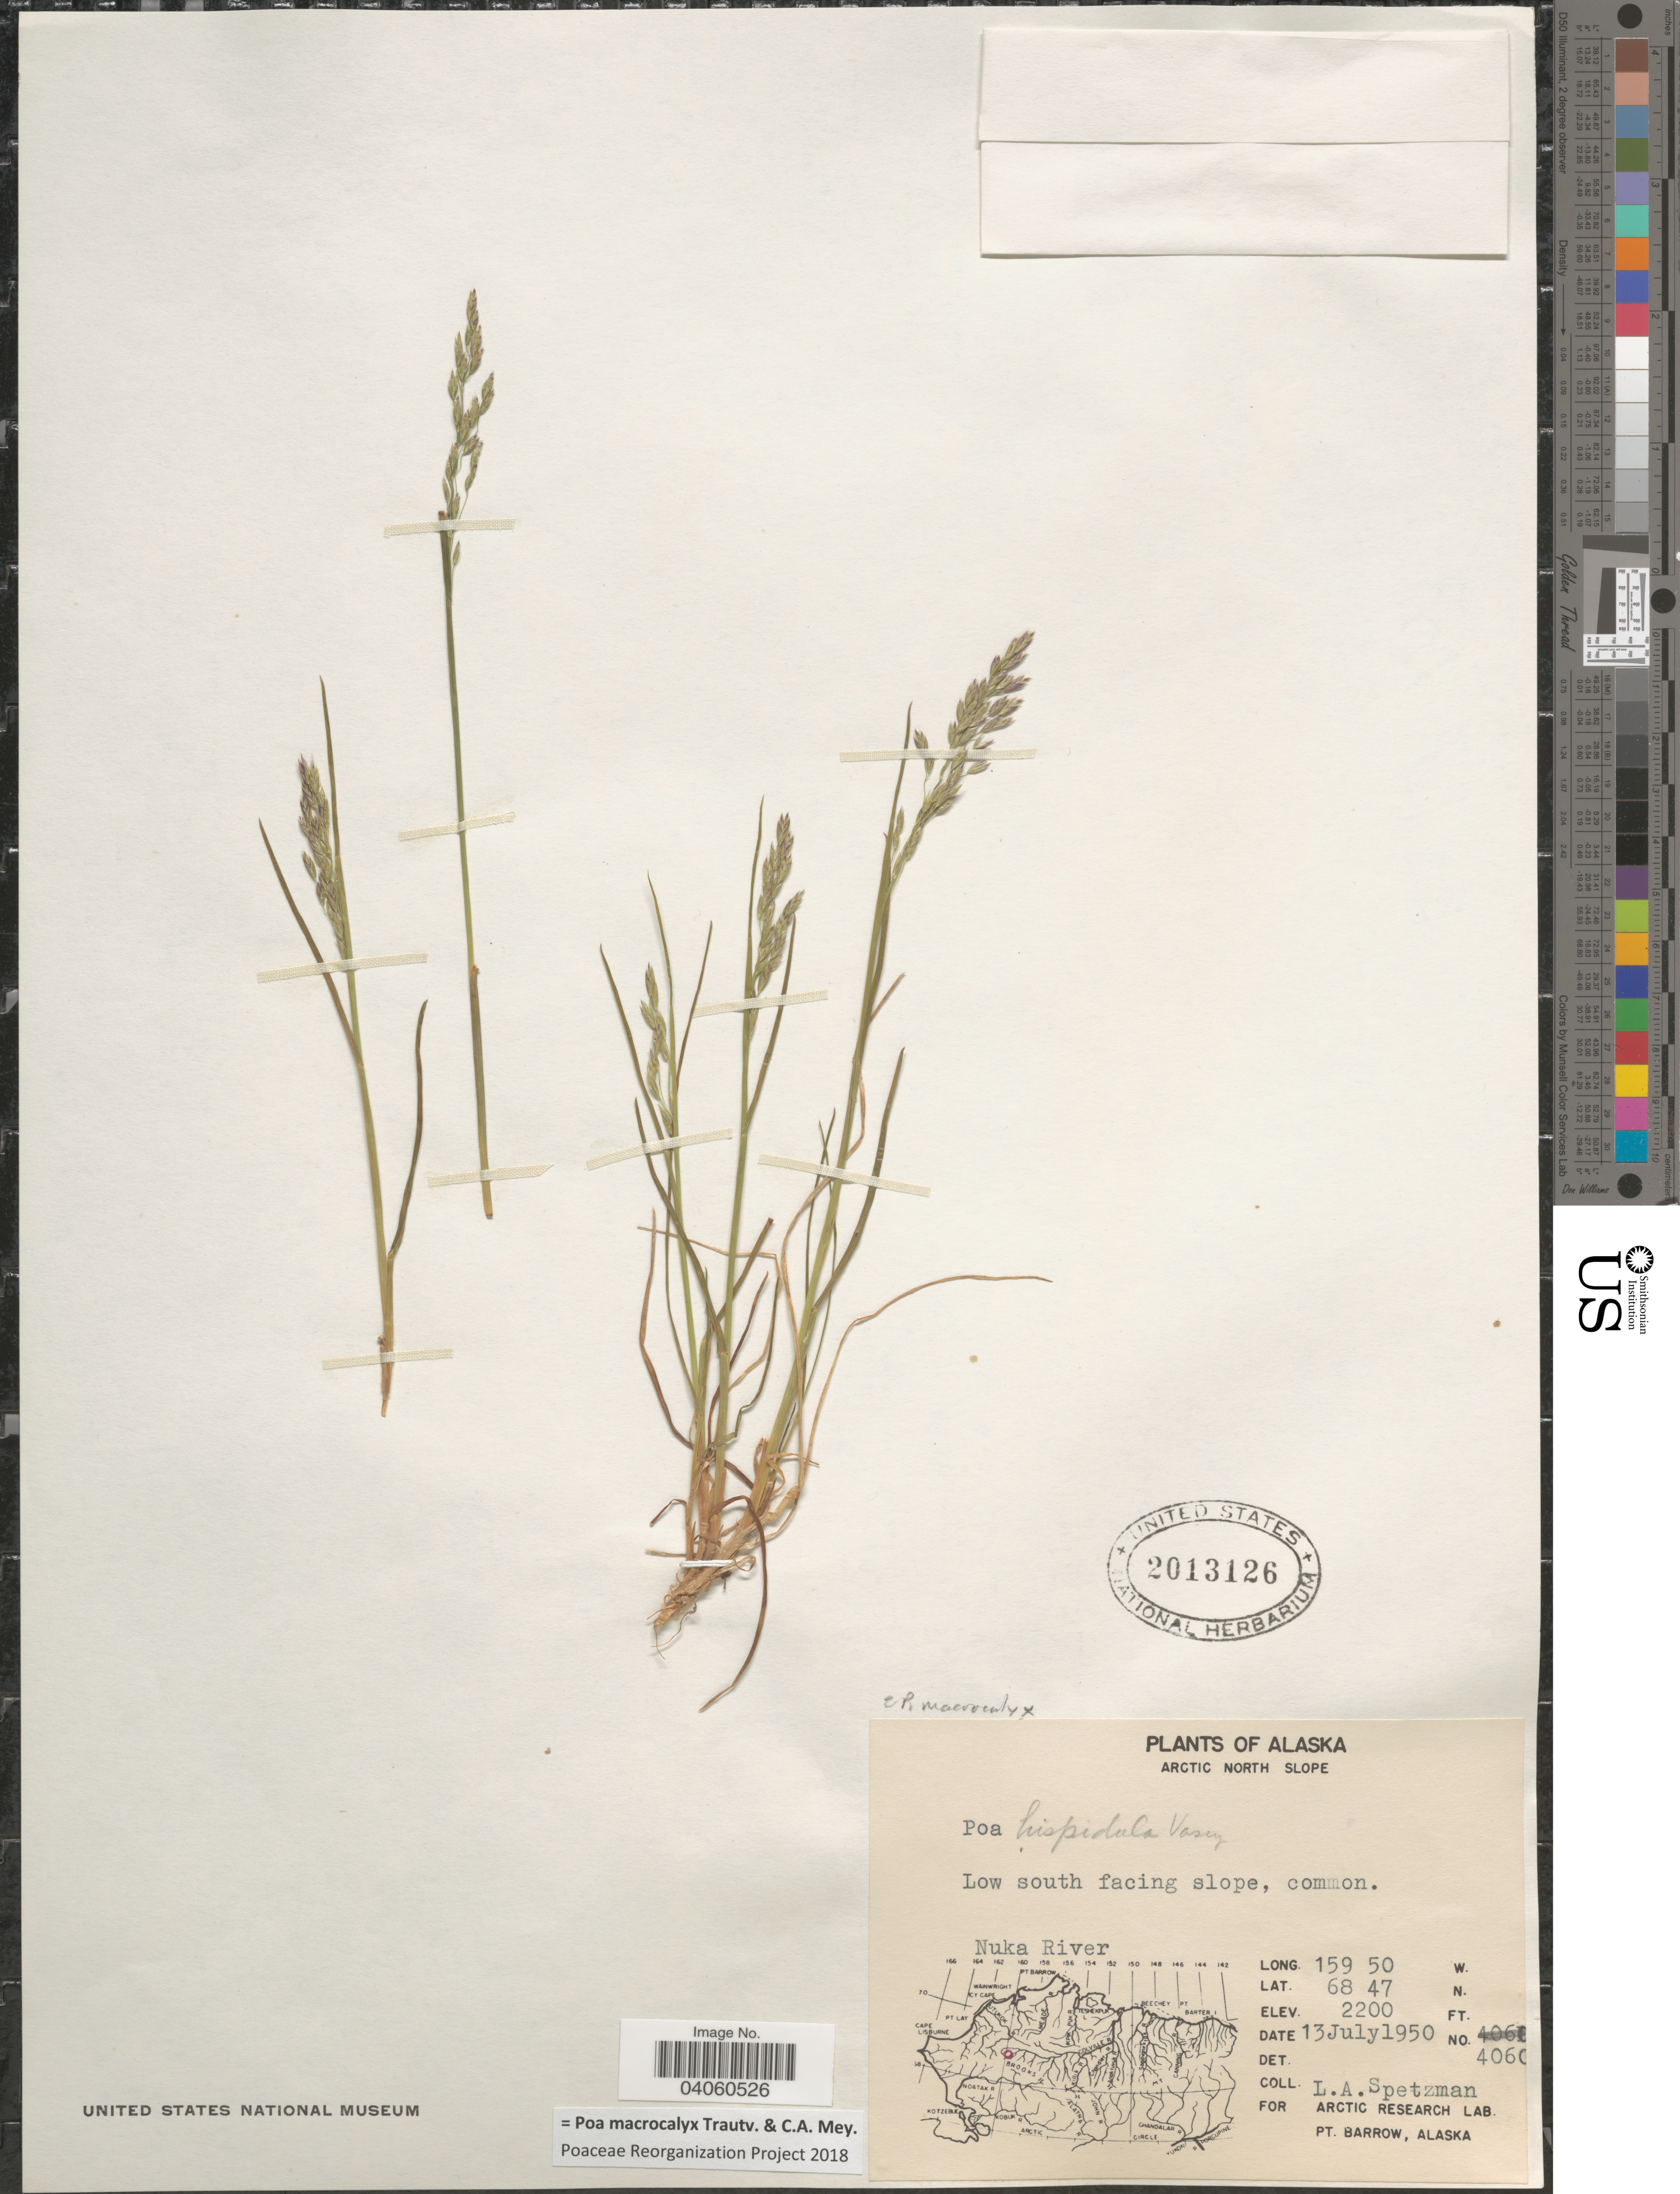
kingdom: Plantae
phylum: Tracheophyta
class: Liliopsida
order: Poales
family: Poaceae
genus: Poa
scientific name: Poa macrocalyx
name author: Trautv. & C.A. Mey.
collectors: L. Spetzman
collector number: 4060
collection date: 1950-07-13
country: United States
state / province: Alaska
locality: Arctic North Slope. Low south facing slope. Nuka River.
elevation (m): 671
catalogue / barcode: US 2013126